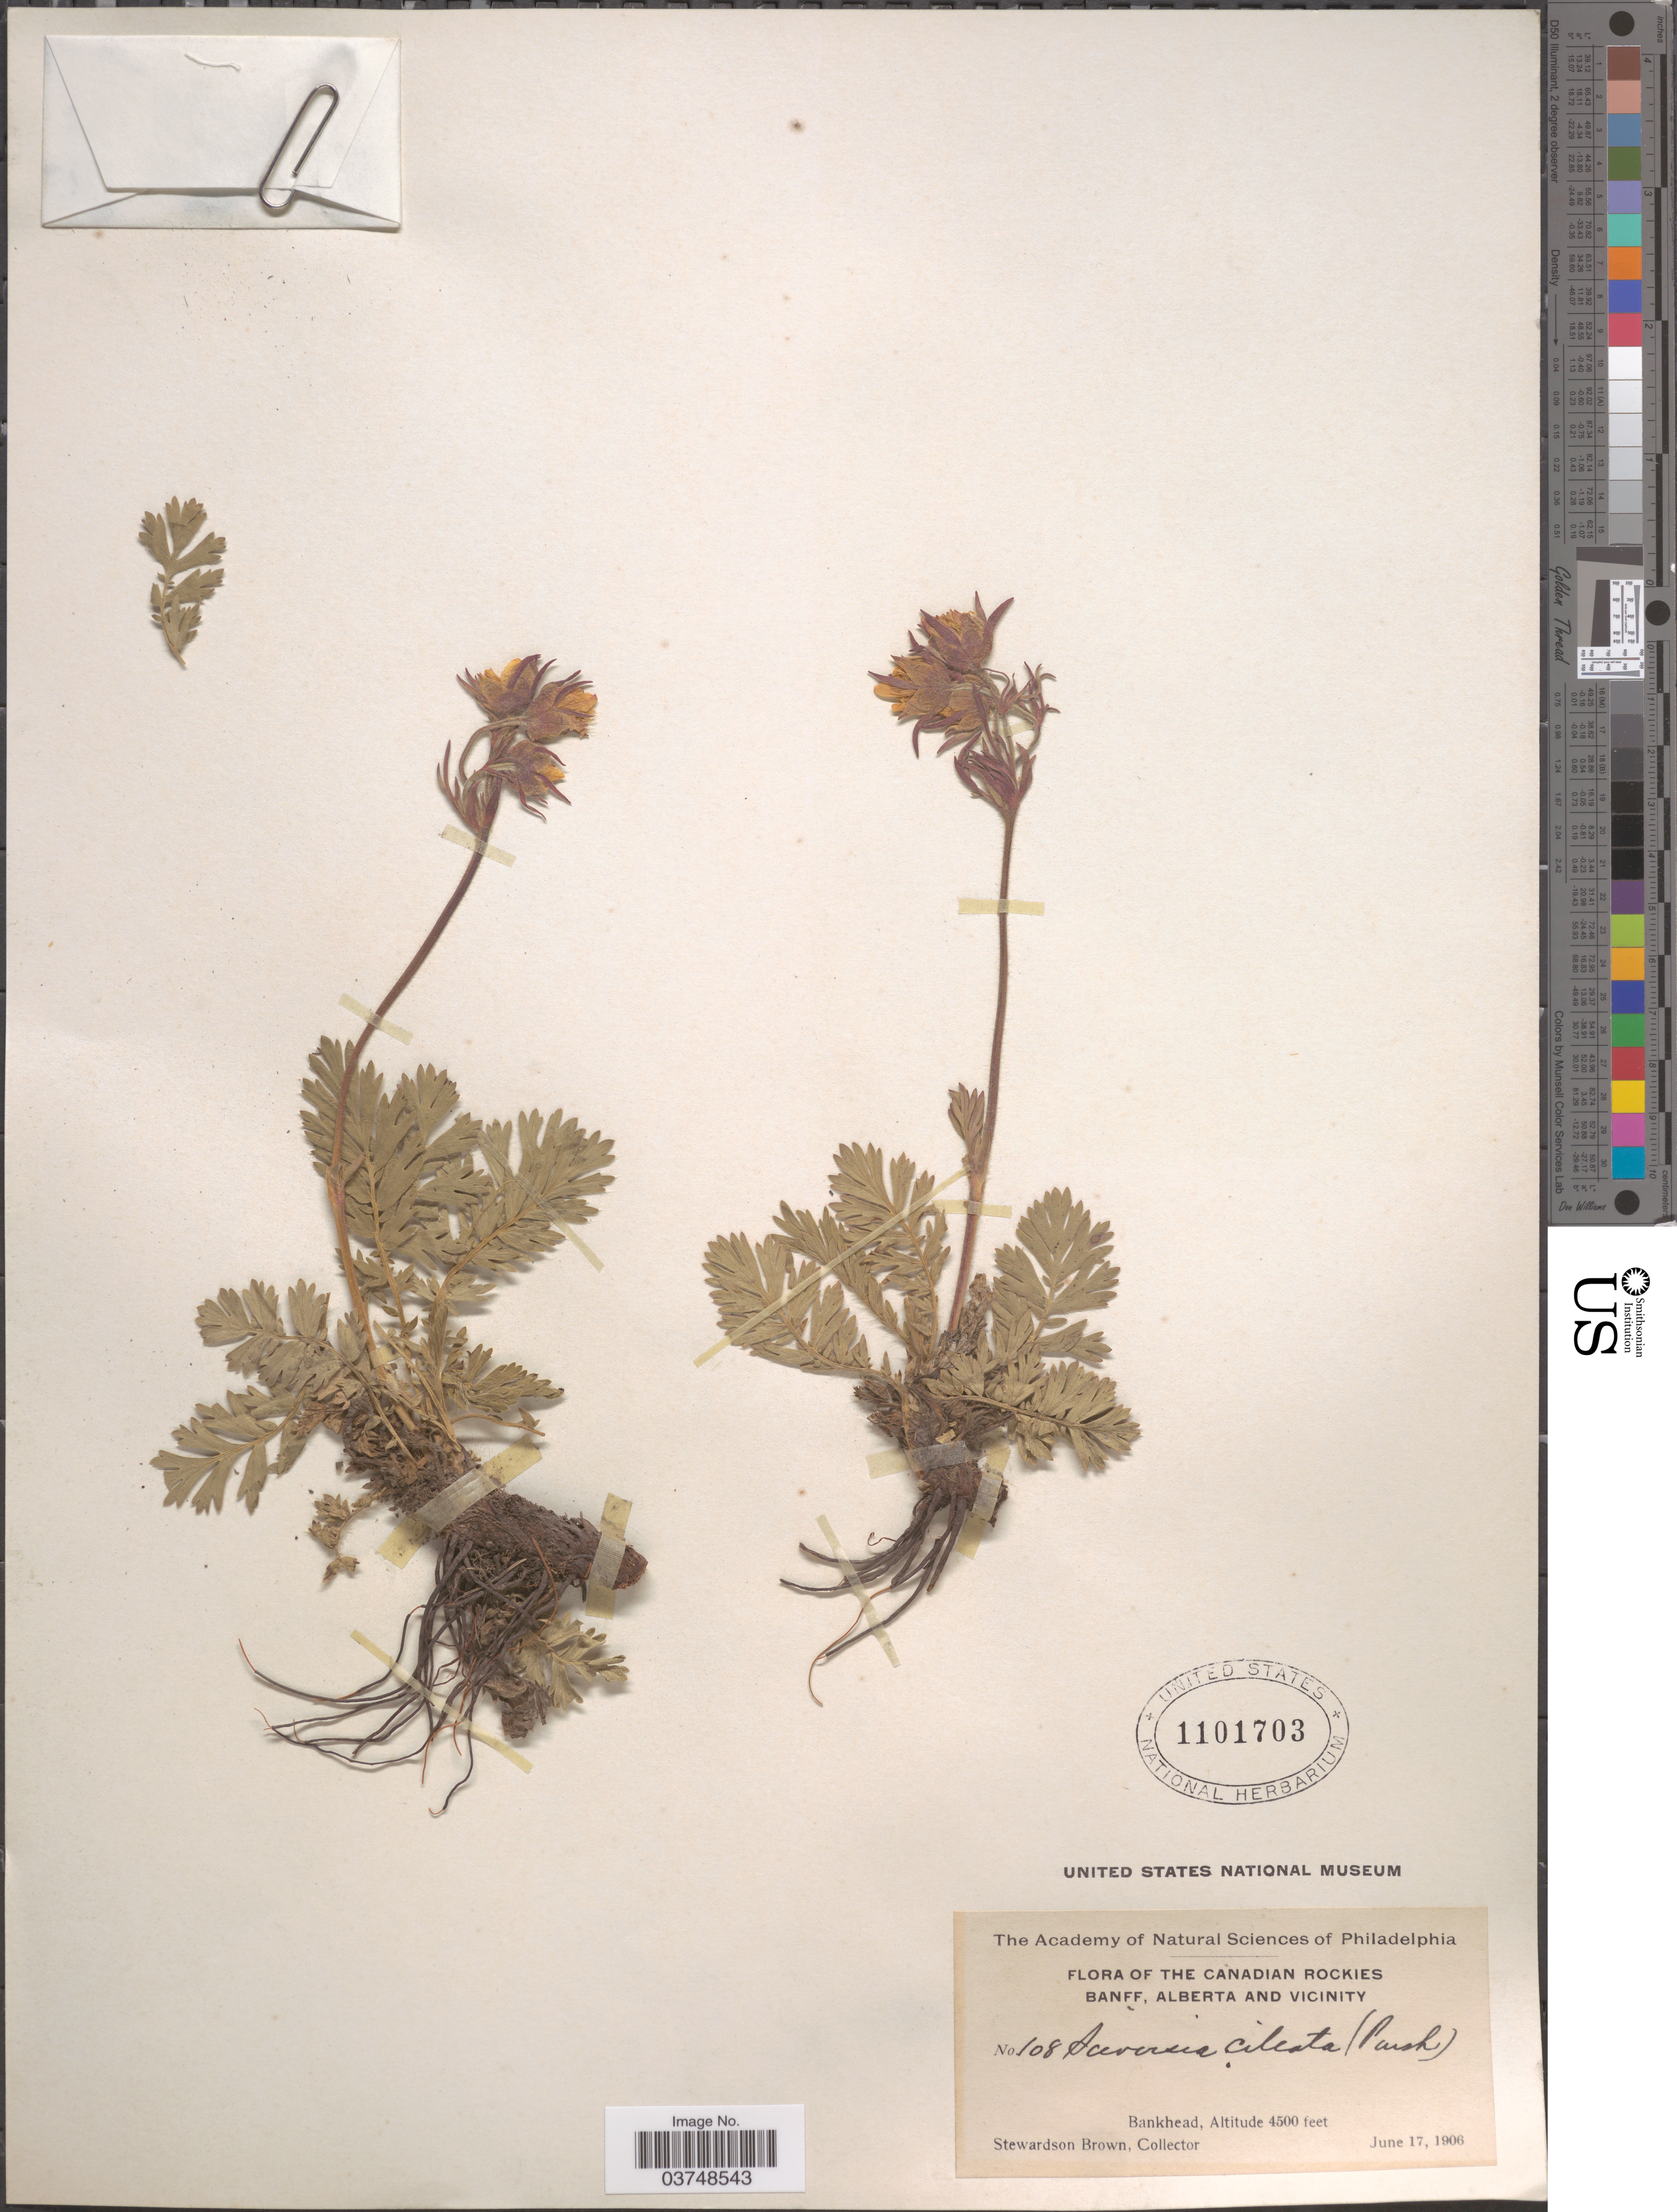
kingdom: Plantae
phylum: Tracheophyta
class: Magnoliopsida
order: Rosales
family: Rosaceae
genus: Geum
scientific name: Geum triflorum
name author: Pursh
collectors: S. Brown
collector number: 108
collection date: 1906-06-17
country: Canada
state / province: Alberta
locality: Canadian Rockies, Banff, Alberta and vicinity. Bankhead.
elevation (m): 1372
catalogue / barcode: US 1101703